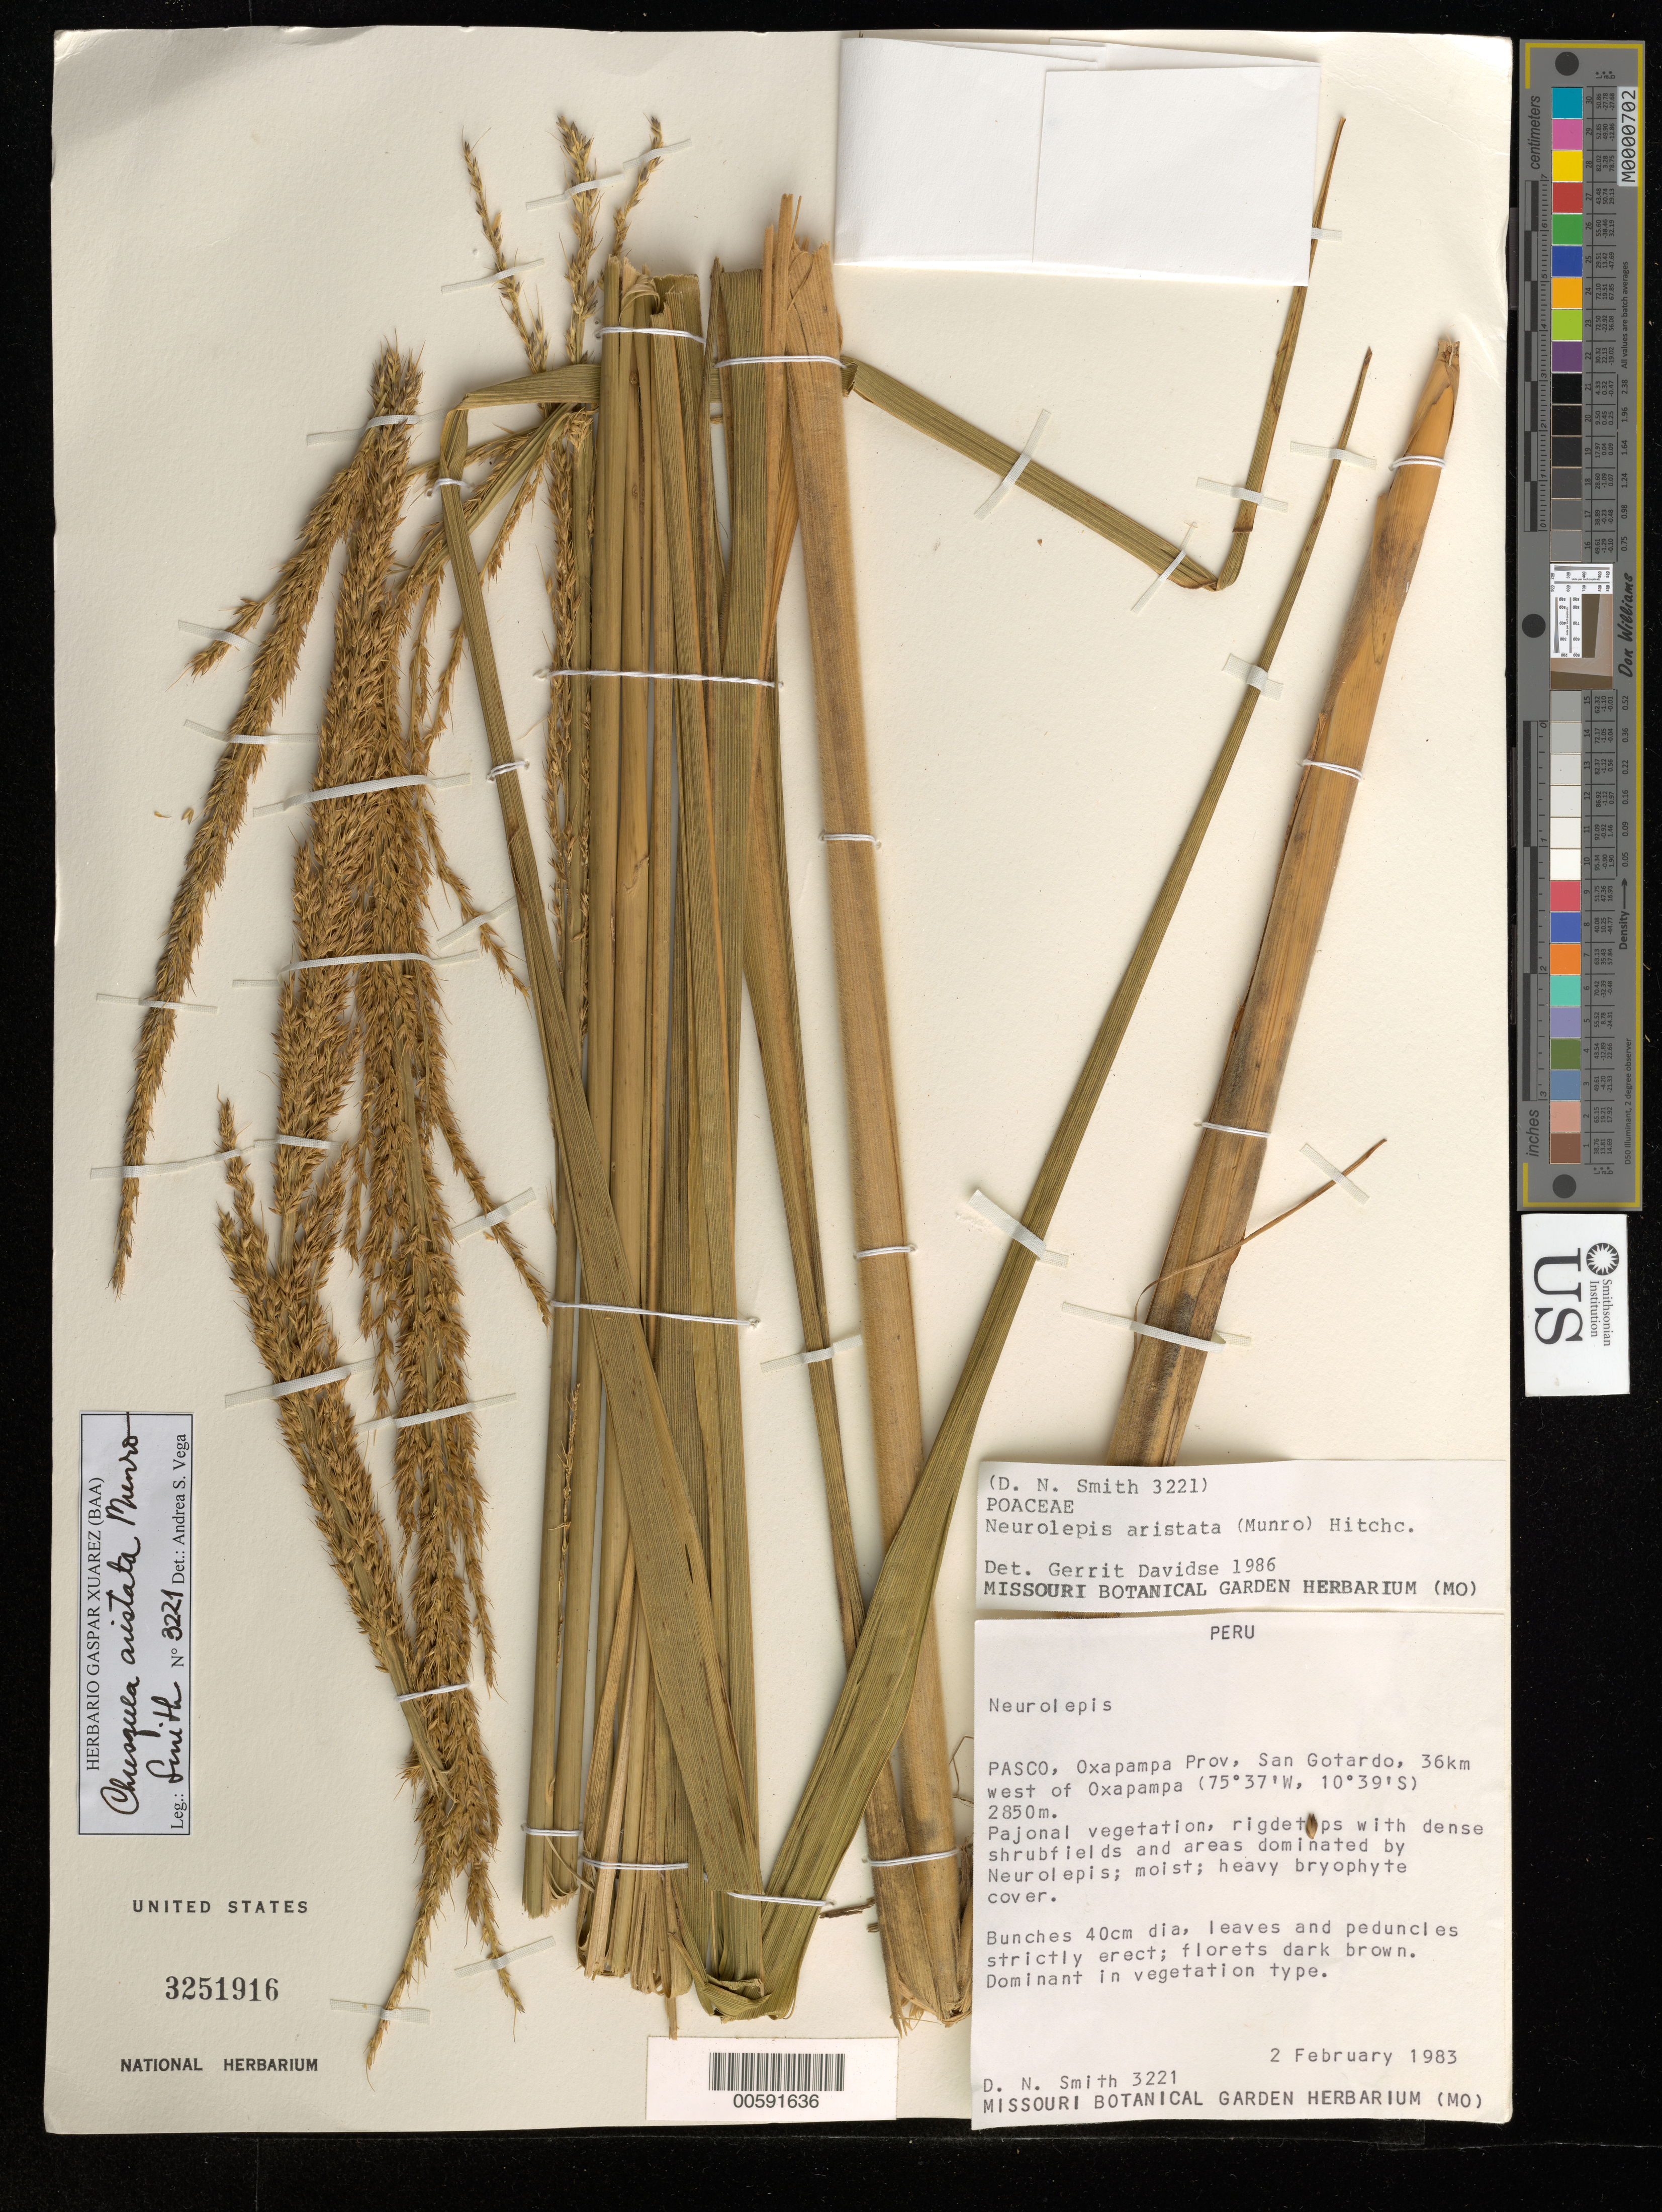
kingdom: Plantae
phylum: Tracheophyta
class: Liliopsida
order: Poales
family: Poaceae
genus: Chusquea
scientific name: Chusquea aristata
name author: Munro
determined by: Vega, A. S.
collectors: D. Smith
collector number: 3221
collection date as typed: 02 Feb 1983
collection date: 1983-02-02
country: Peru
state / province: Pasco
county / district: Oxapampa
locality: Oxapampa Prov., San Gotardo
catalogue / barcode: US 3251916